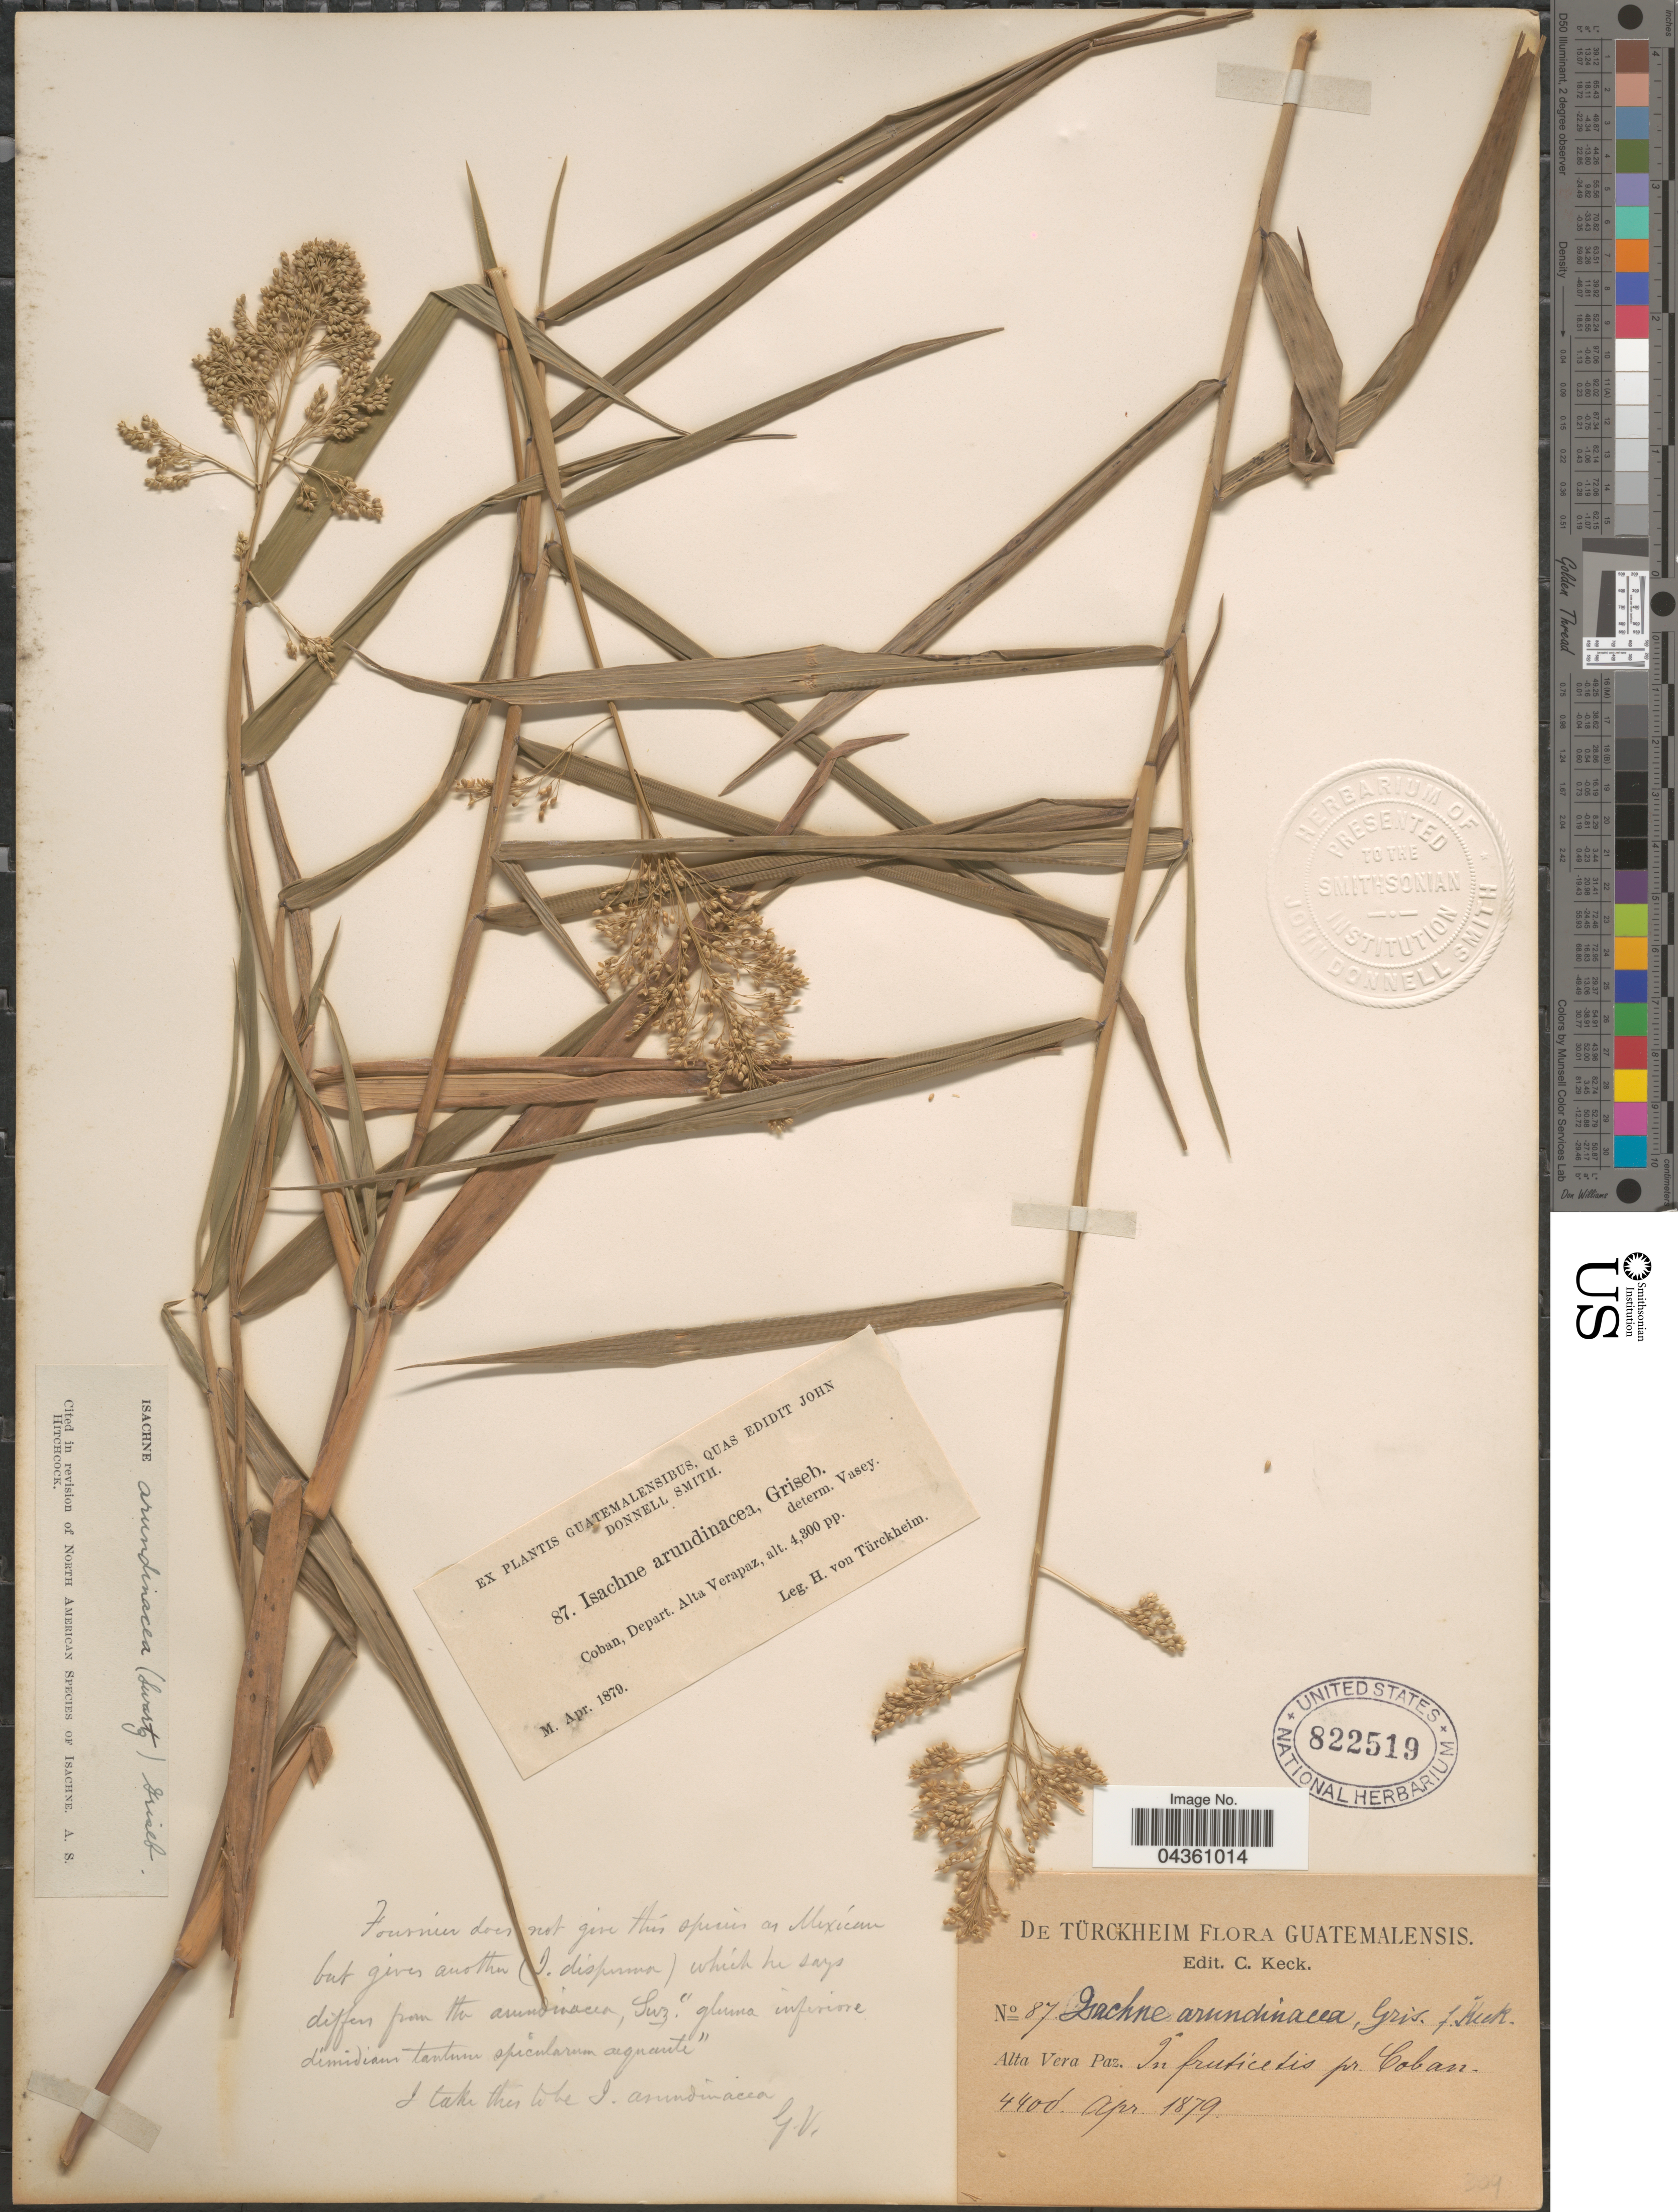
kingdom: Plantae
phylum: Tracheophyta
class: Liliopsida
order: Poales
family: Poaceae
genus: Isachne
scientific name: Isachne arundinacea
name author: (Sw.) Griseb.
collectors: H. von Türckheim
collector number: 87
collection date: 1879-04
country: Guatemala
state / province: Alta Verapaz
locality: In fruticetis pr. Coban, Depart. Alta Verapaz.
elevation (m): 1341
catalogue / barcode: US 822519